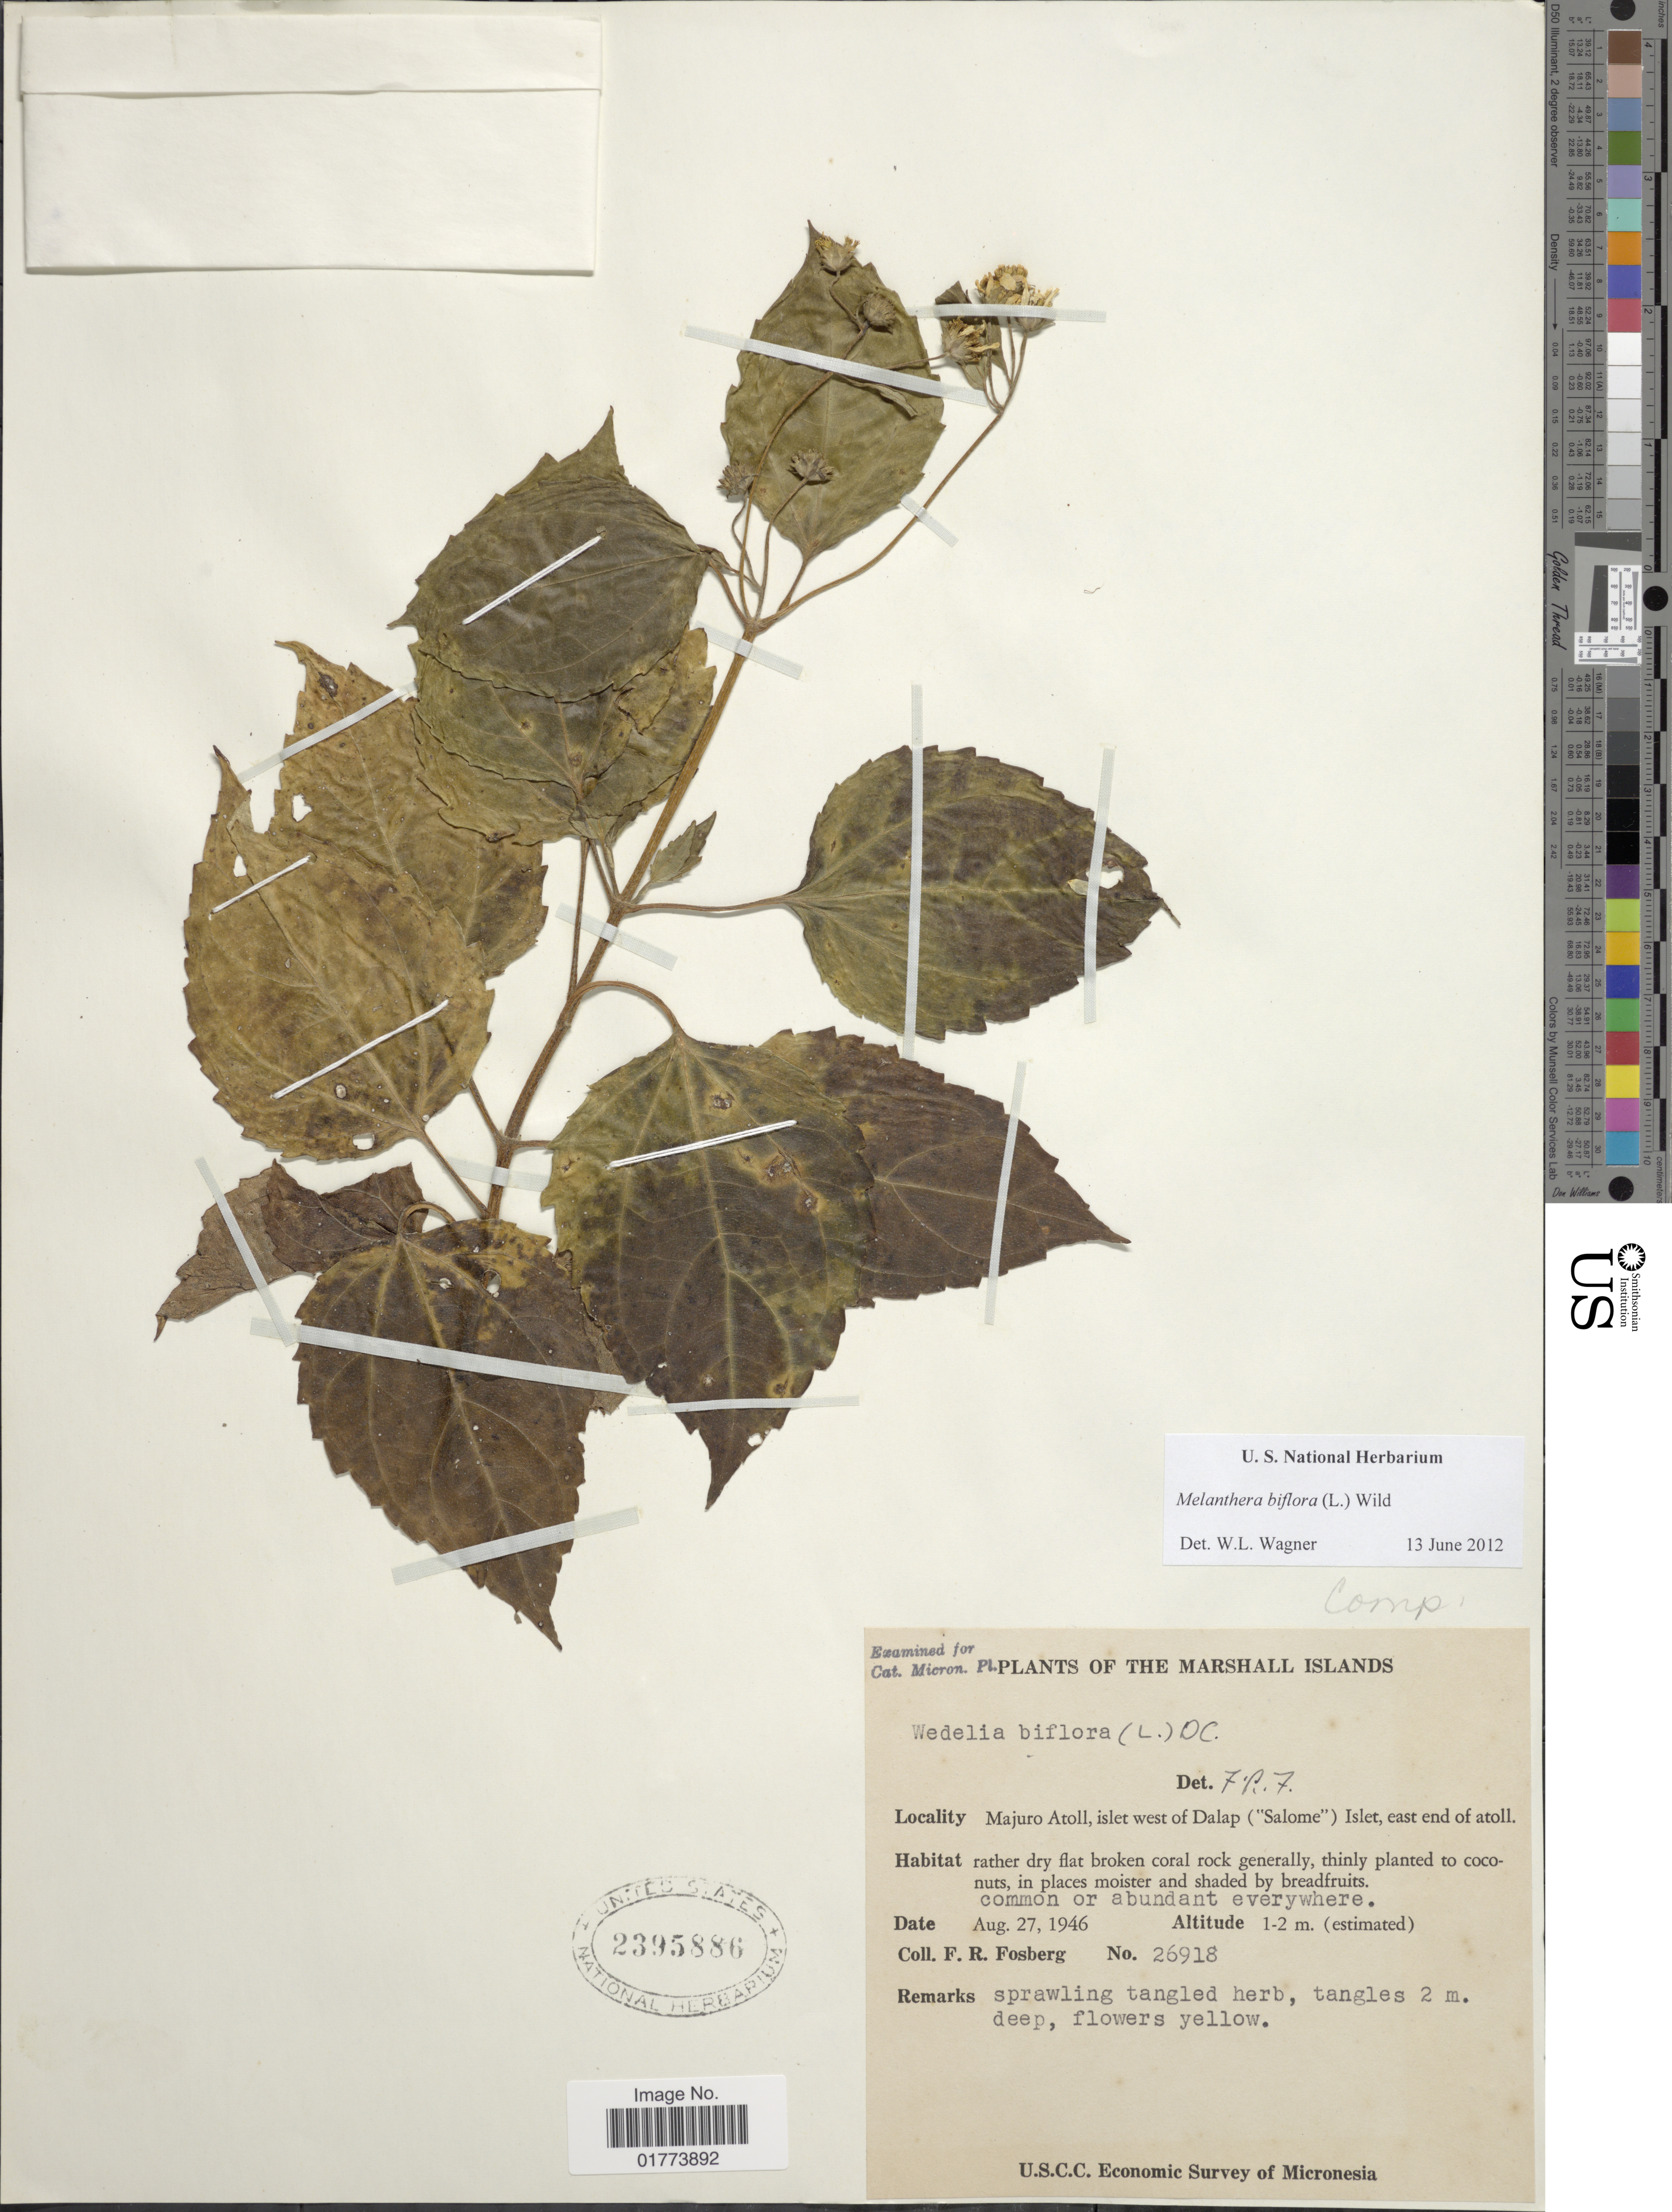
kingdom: Plantae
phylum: Tracheophyta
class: Magnoliopsida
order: Asterales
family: Asteraceae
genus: Wollastonia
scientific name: Wollastonia biflora var. biflora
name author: (L.) DC.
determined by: Wagner, W. L., (BOT), Smithsonian Institution - National Museum of Natural History (UNITED STATES)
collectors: F. R. Fosberg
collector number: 26918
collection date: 1946-08-27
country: Marshall Islands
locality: Majuro Atoll, islet west of Dalap ("Salome") Islet, east end of atoll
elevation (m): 1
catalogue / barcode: US 2395886